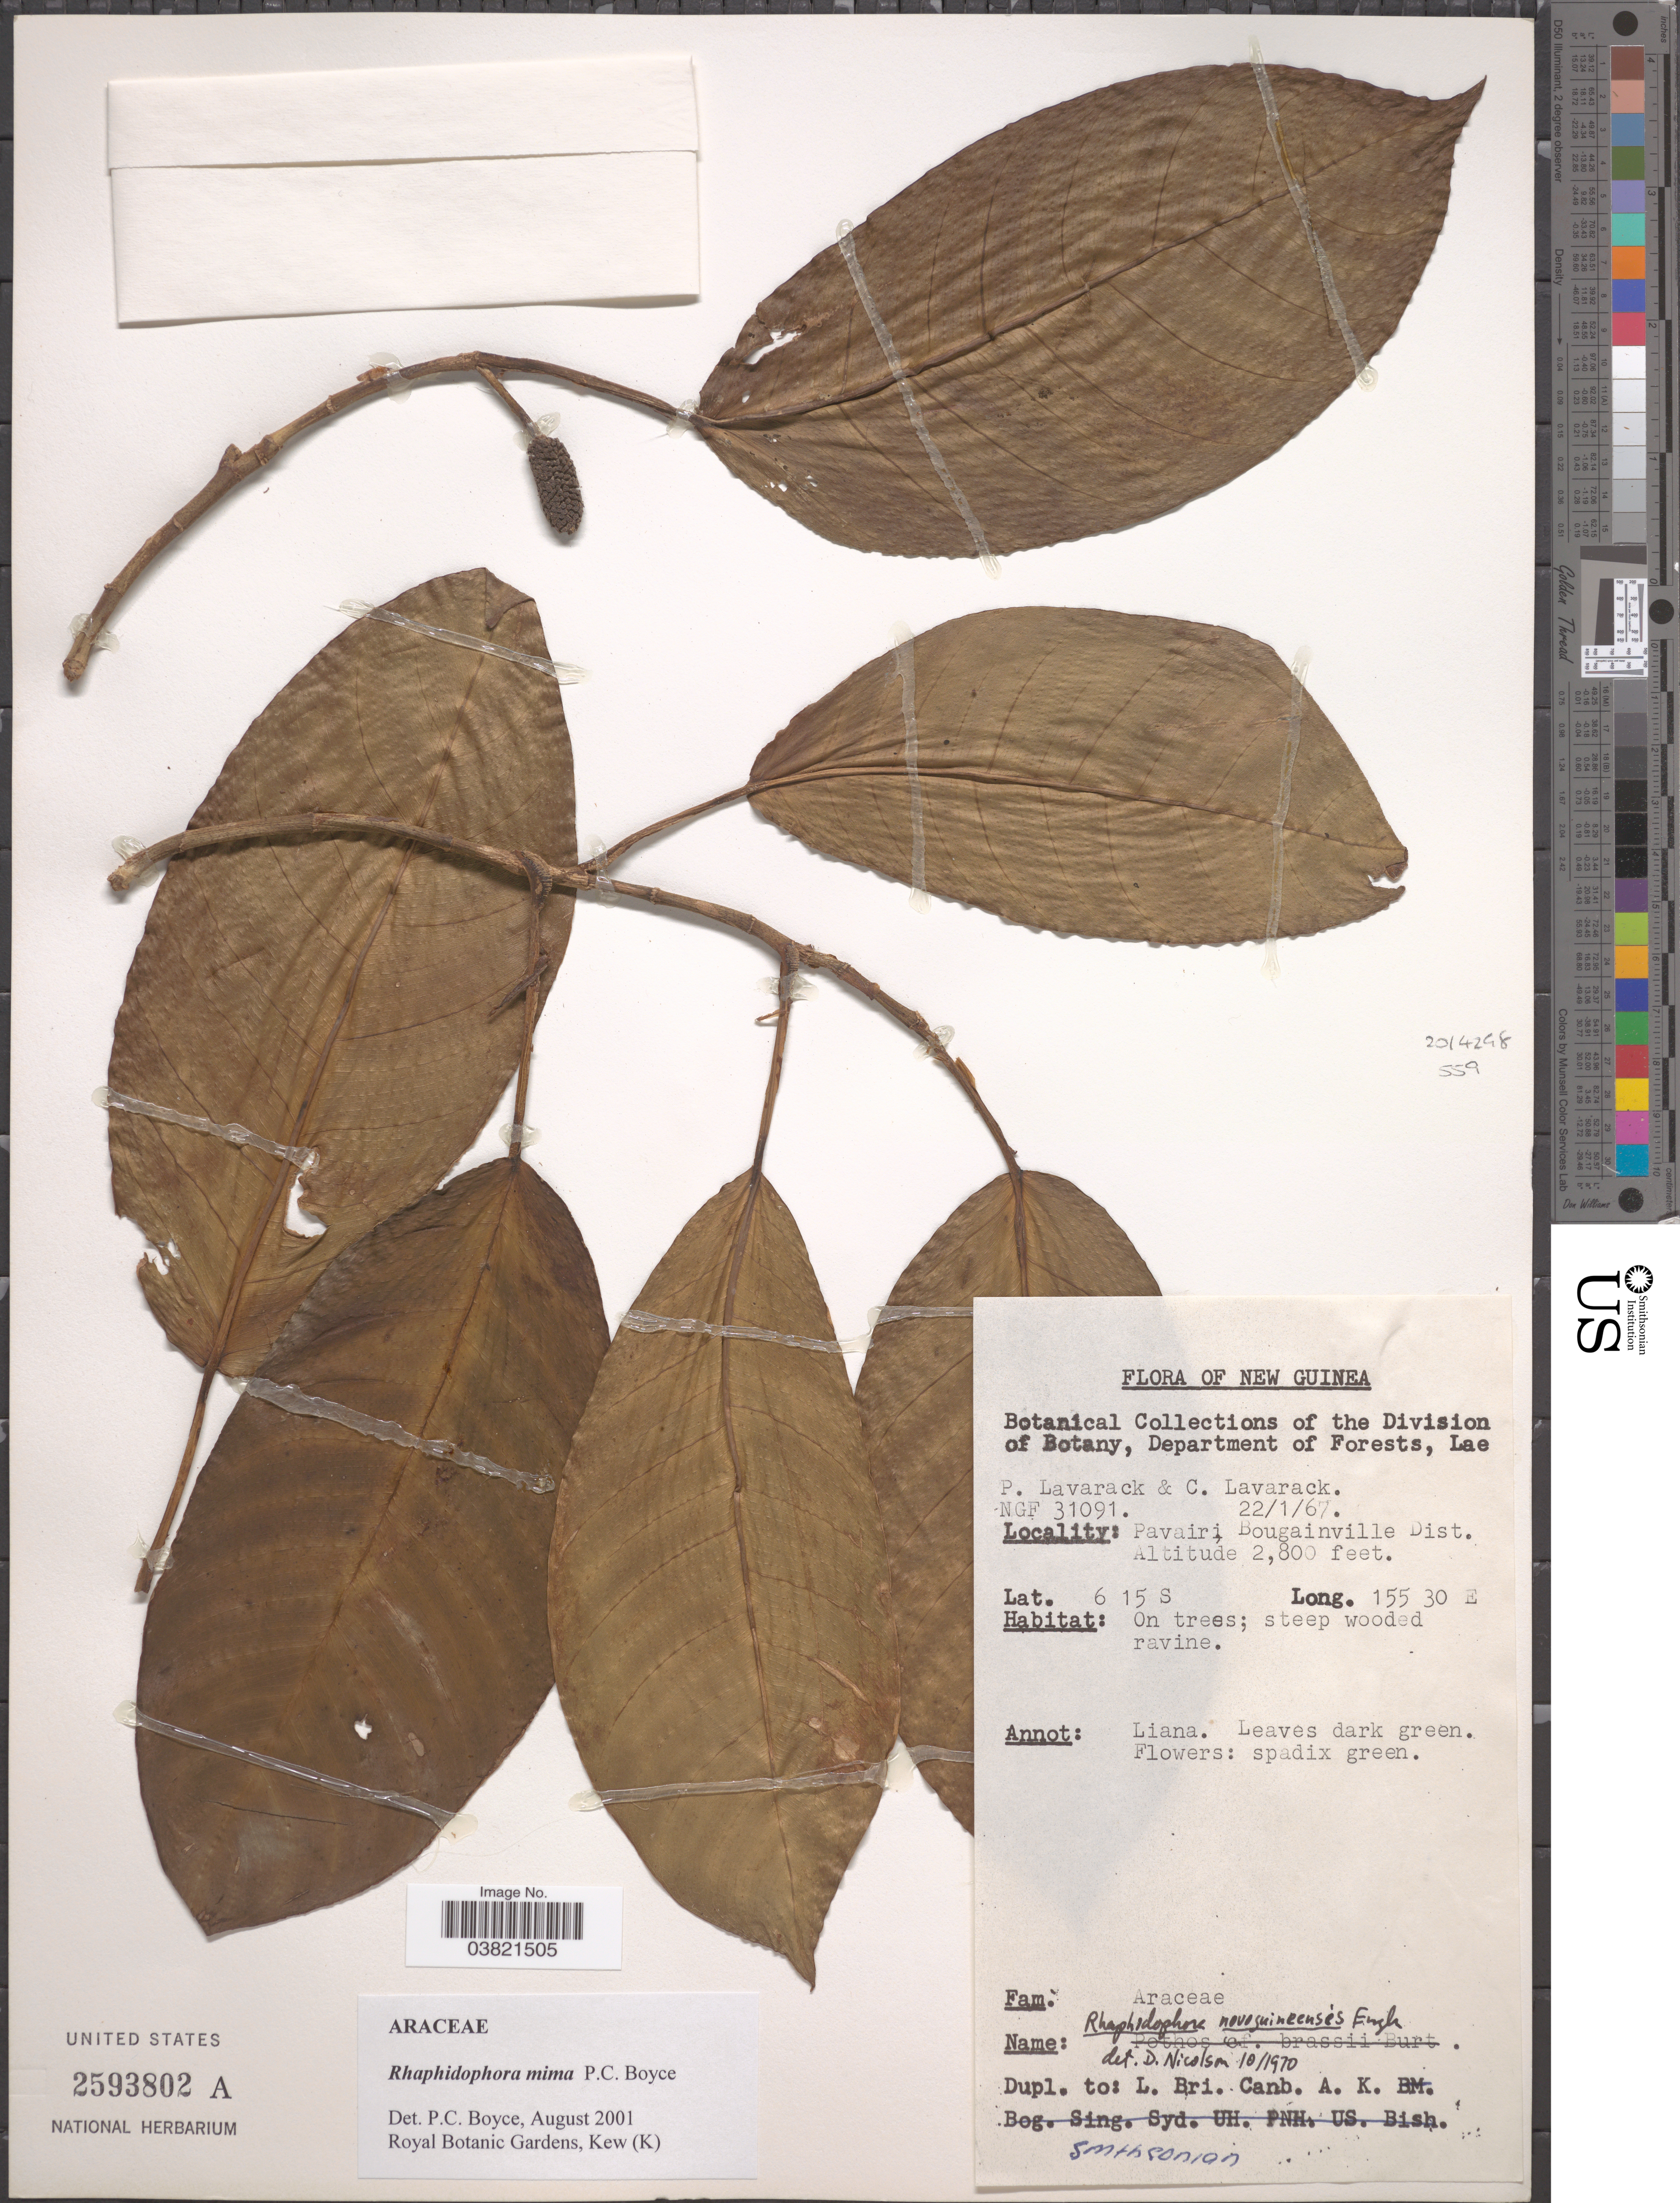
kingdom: Plantae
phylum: Tracheophyta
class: Liliopsida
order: Alismatales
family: Araceae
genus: Rhaphidophora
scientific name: Rhaphidophora mima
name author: P.C. Boyce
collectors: P. Lavarack & C. Lavarack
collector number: NGF 31091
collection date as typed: Transcribed d/m/y: 22/1/67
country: Papua New Guinea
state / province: Bougainville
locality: New Guinea. Pavairi, Bougainville Dist.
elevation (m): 853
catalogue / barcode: US 2593802A